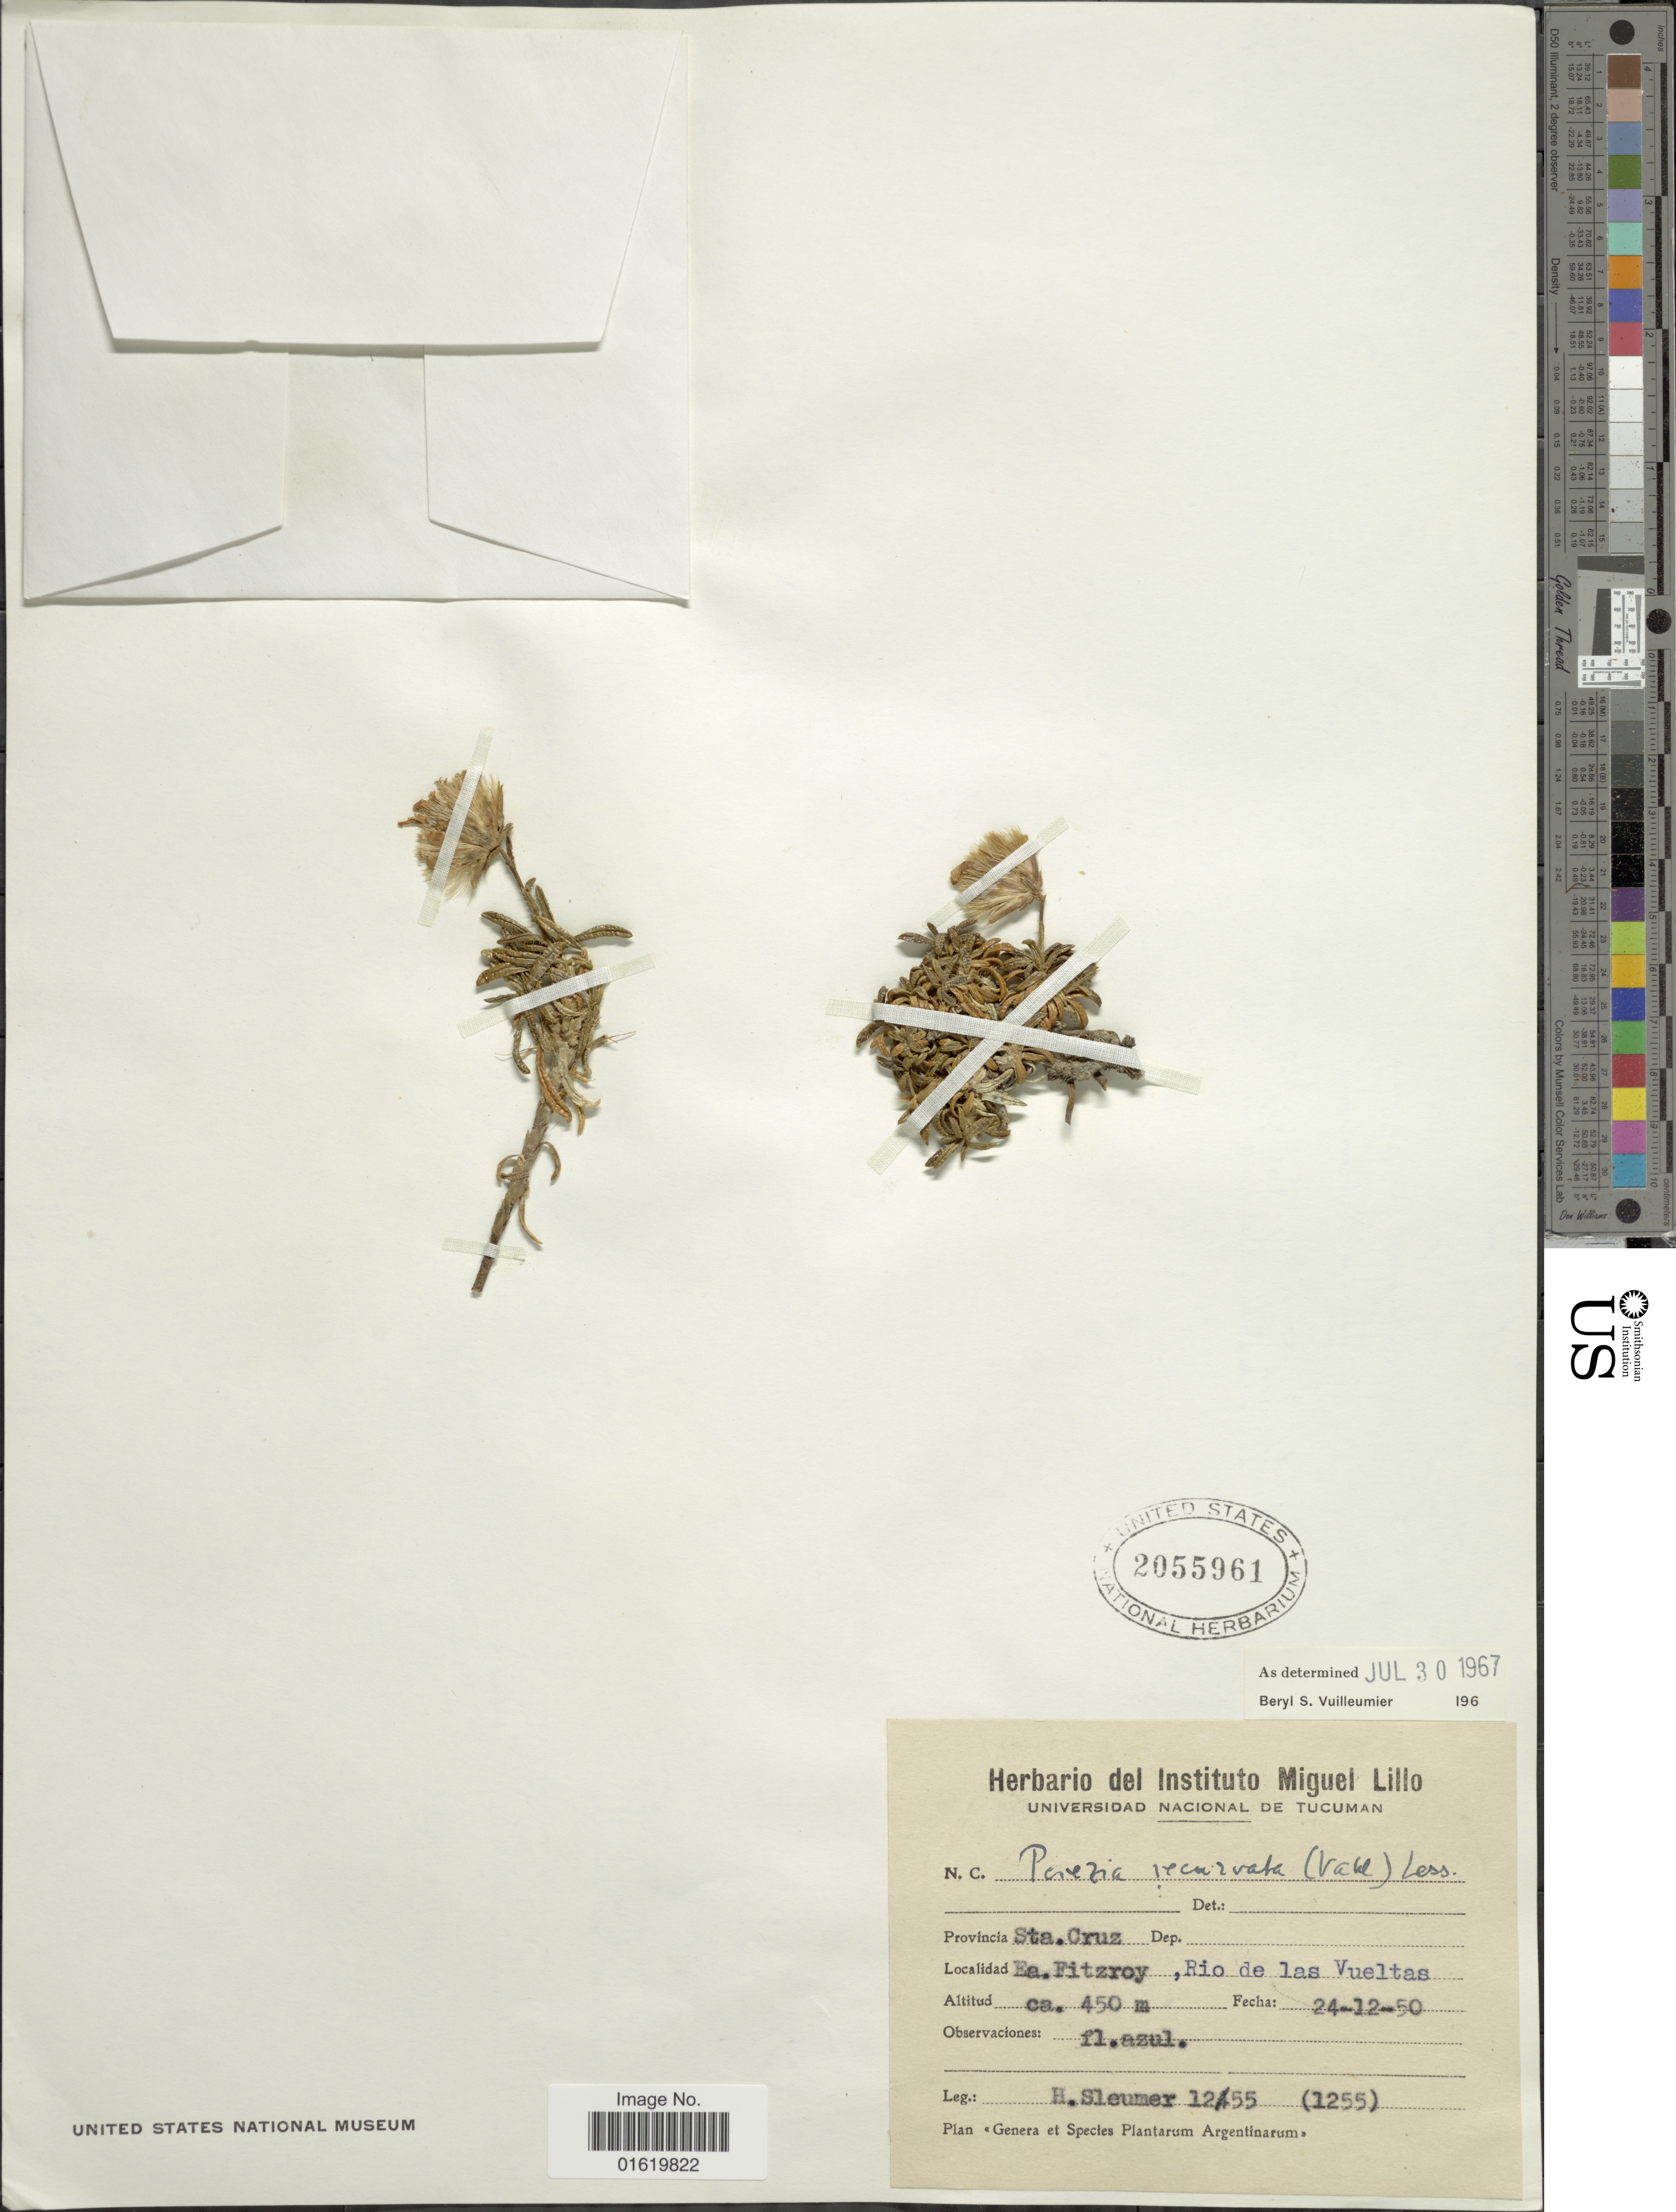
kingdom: Plantae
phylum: Tracheophyta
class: Magnoliopsida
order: Asterales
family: Asteraceae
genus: Perezia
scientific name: Perezia recurvata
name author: Less.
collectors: H. O. Sleumer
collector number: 1255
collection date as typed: Transcribed d/m/y: 24/12/50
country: Argentina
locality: Provincia Sta. Cruz. Ea. Fitzroy, Rio de las Vueltas.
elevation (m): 450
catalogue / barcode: US 2055961